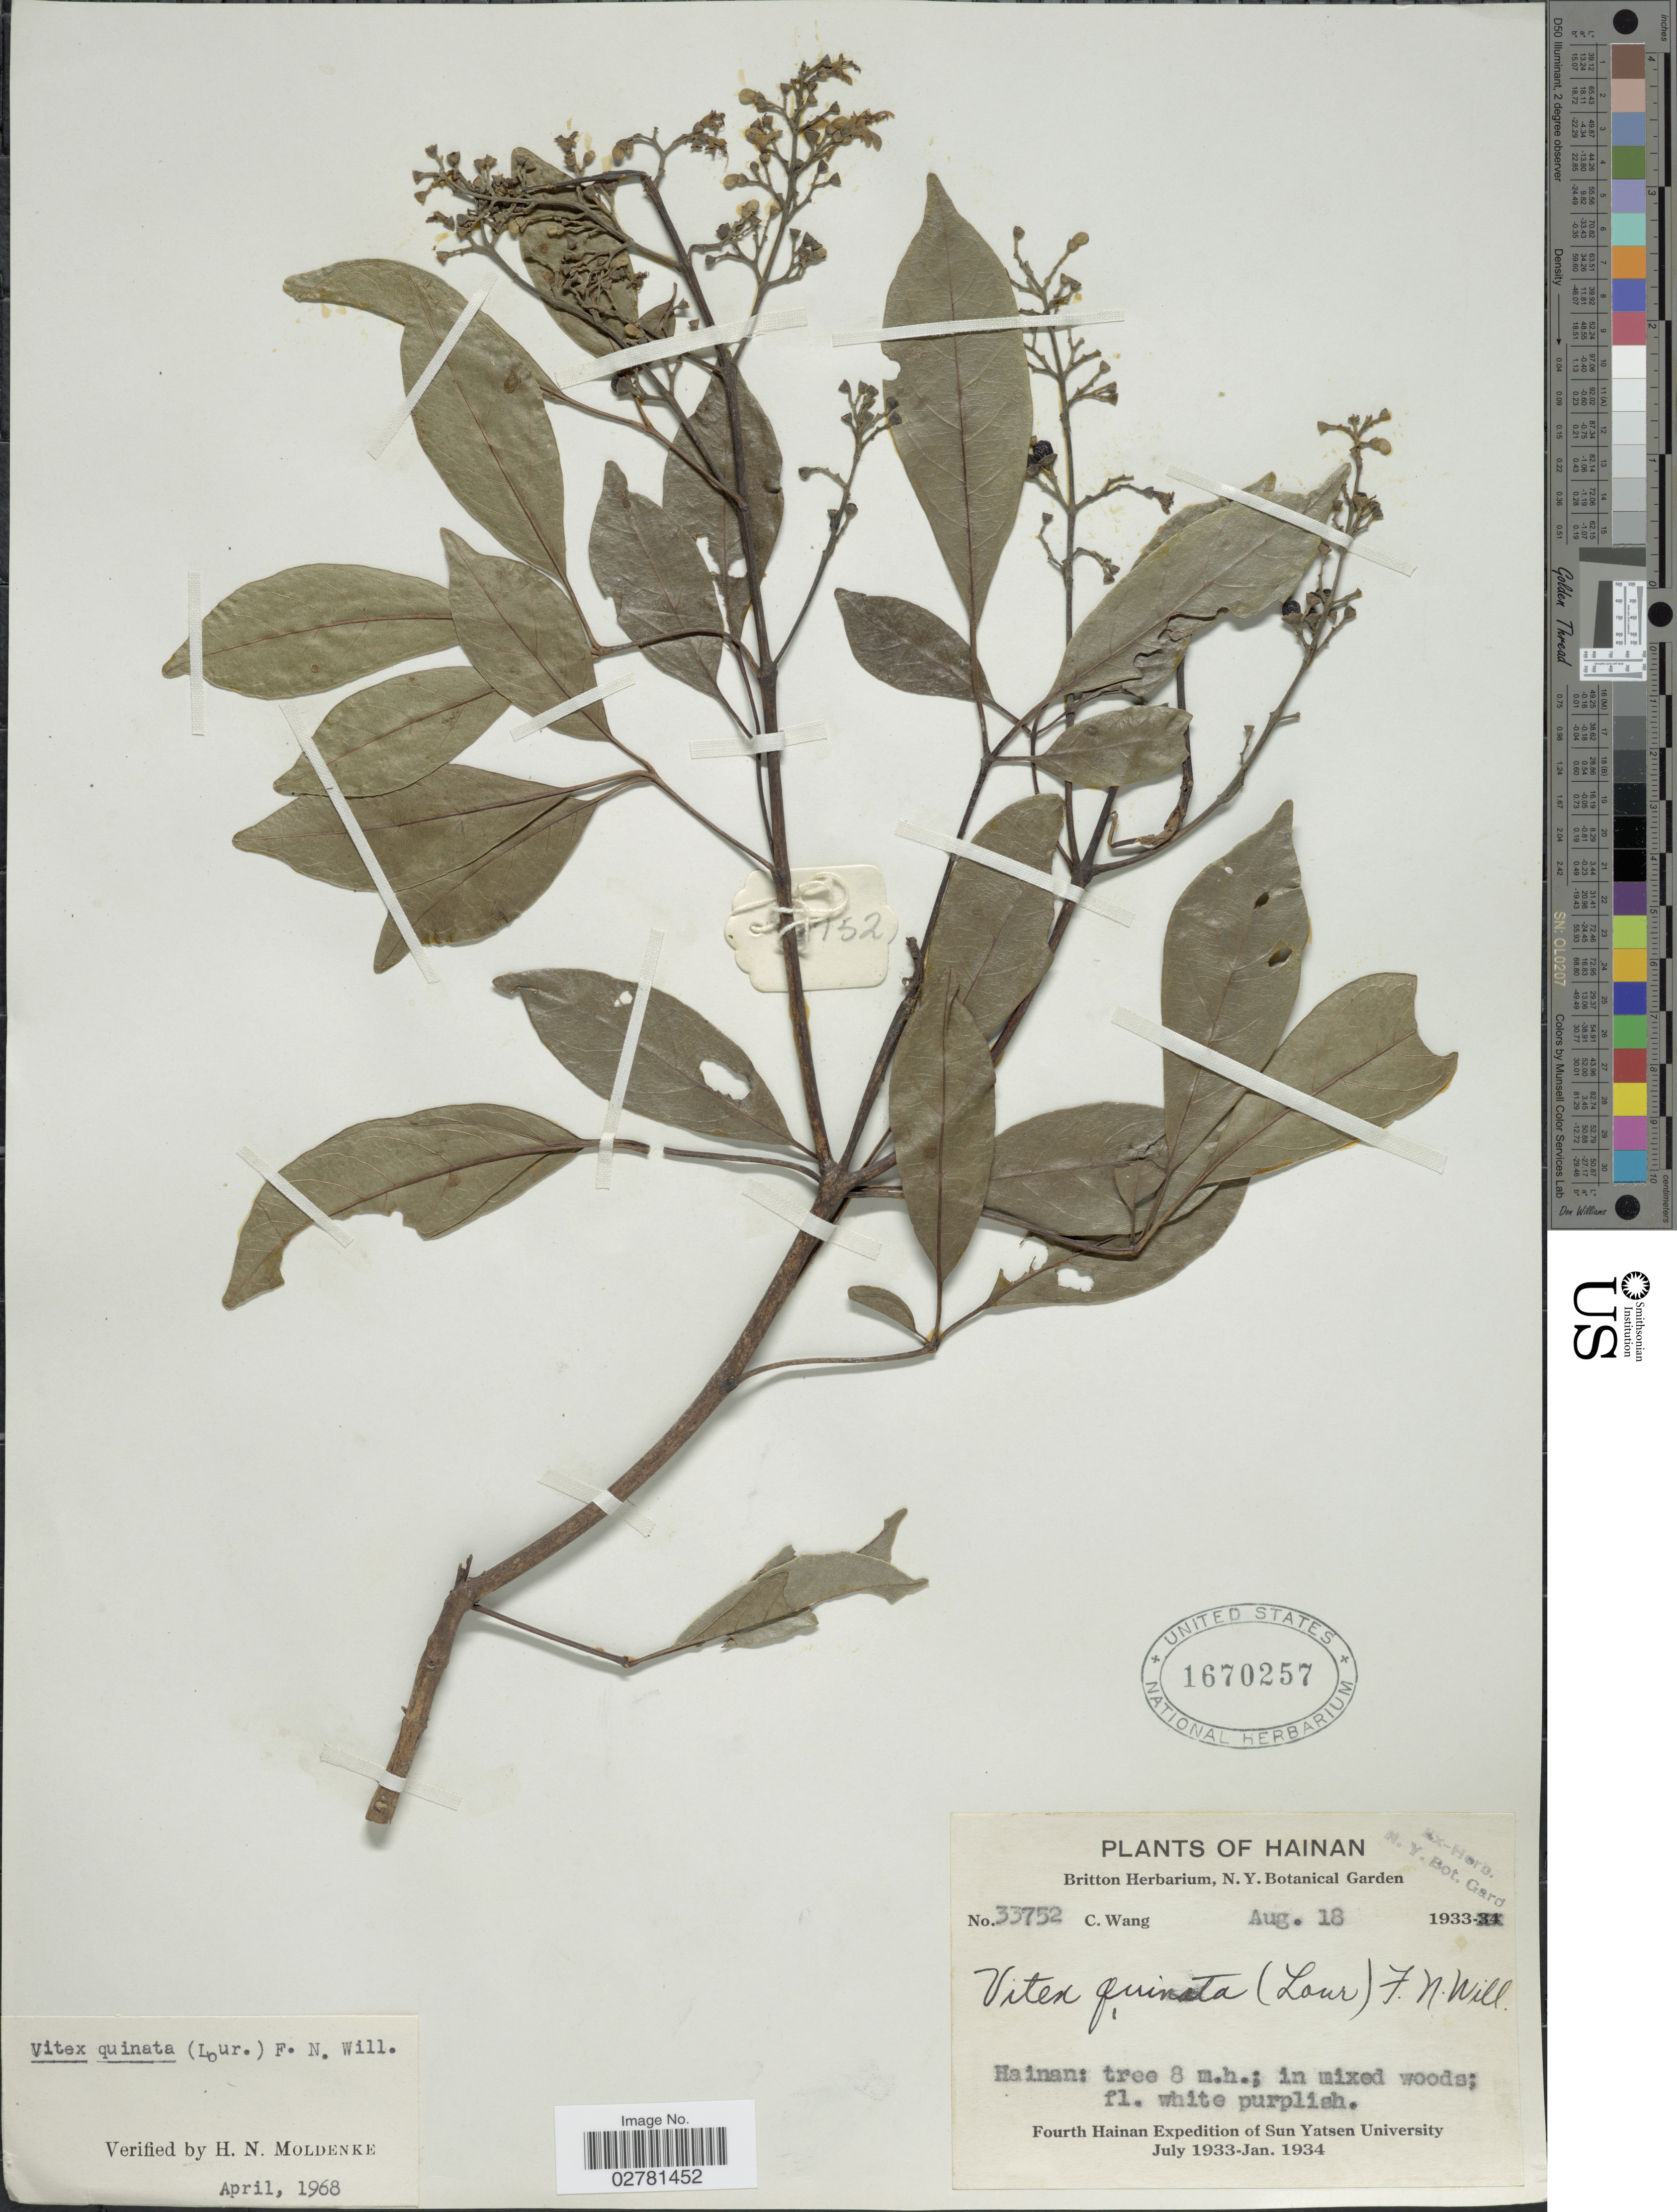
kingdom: Plantae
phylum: Tracheophyta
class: Magnoliopsida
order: Lamiales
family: Lamiaceae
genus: Vitex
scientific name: Vitex quinata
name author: (Lour.) F.N. Williams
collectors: C. Wang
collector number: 33752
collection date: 1933-08-18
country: China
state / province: Hainan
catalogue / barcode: US 1670257